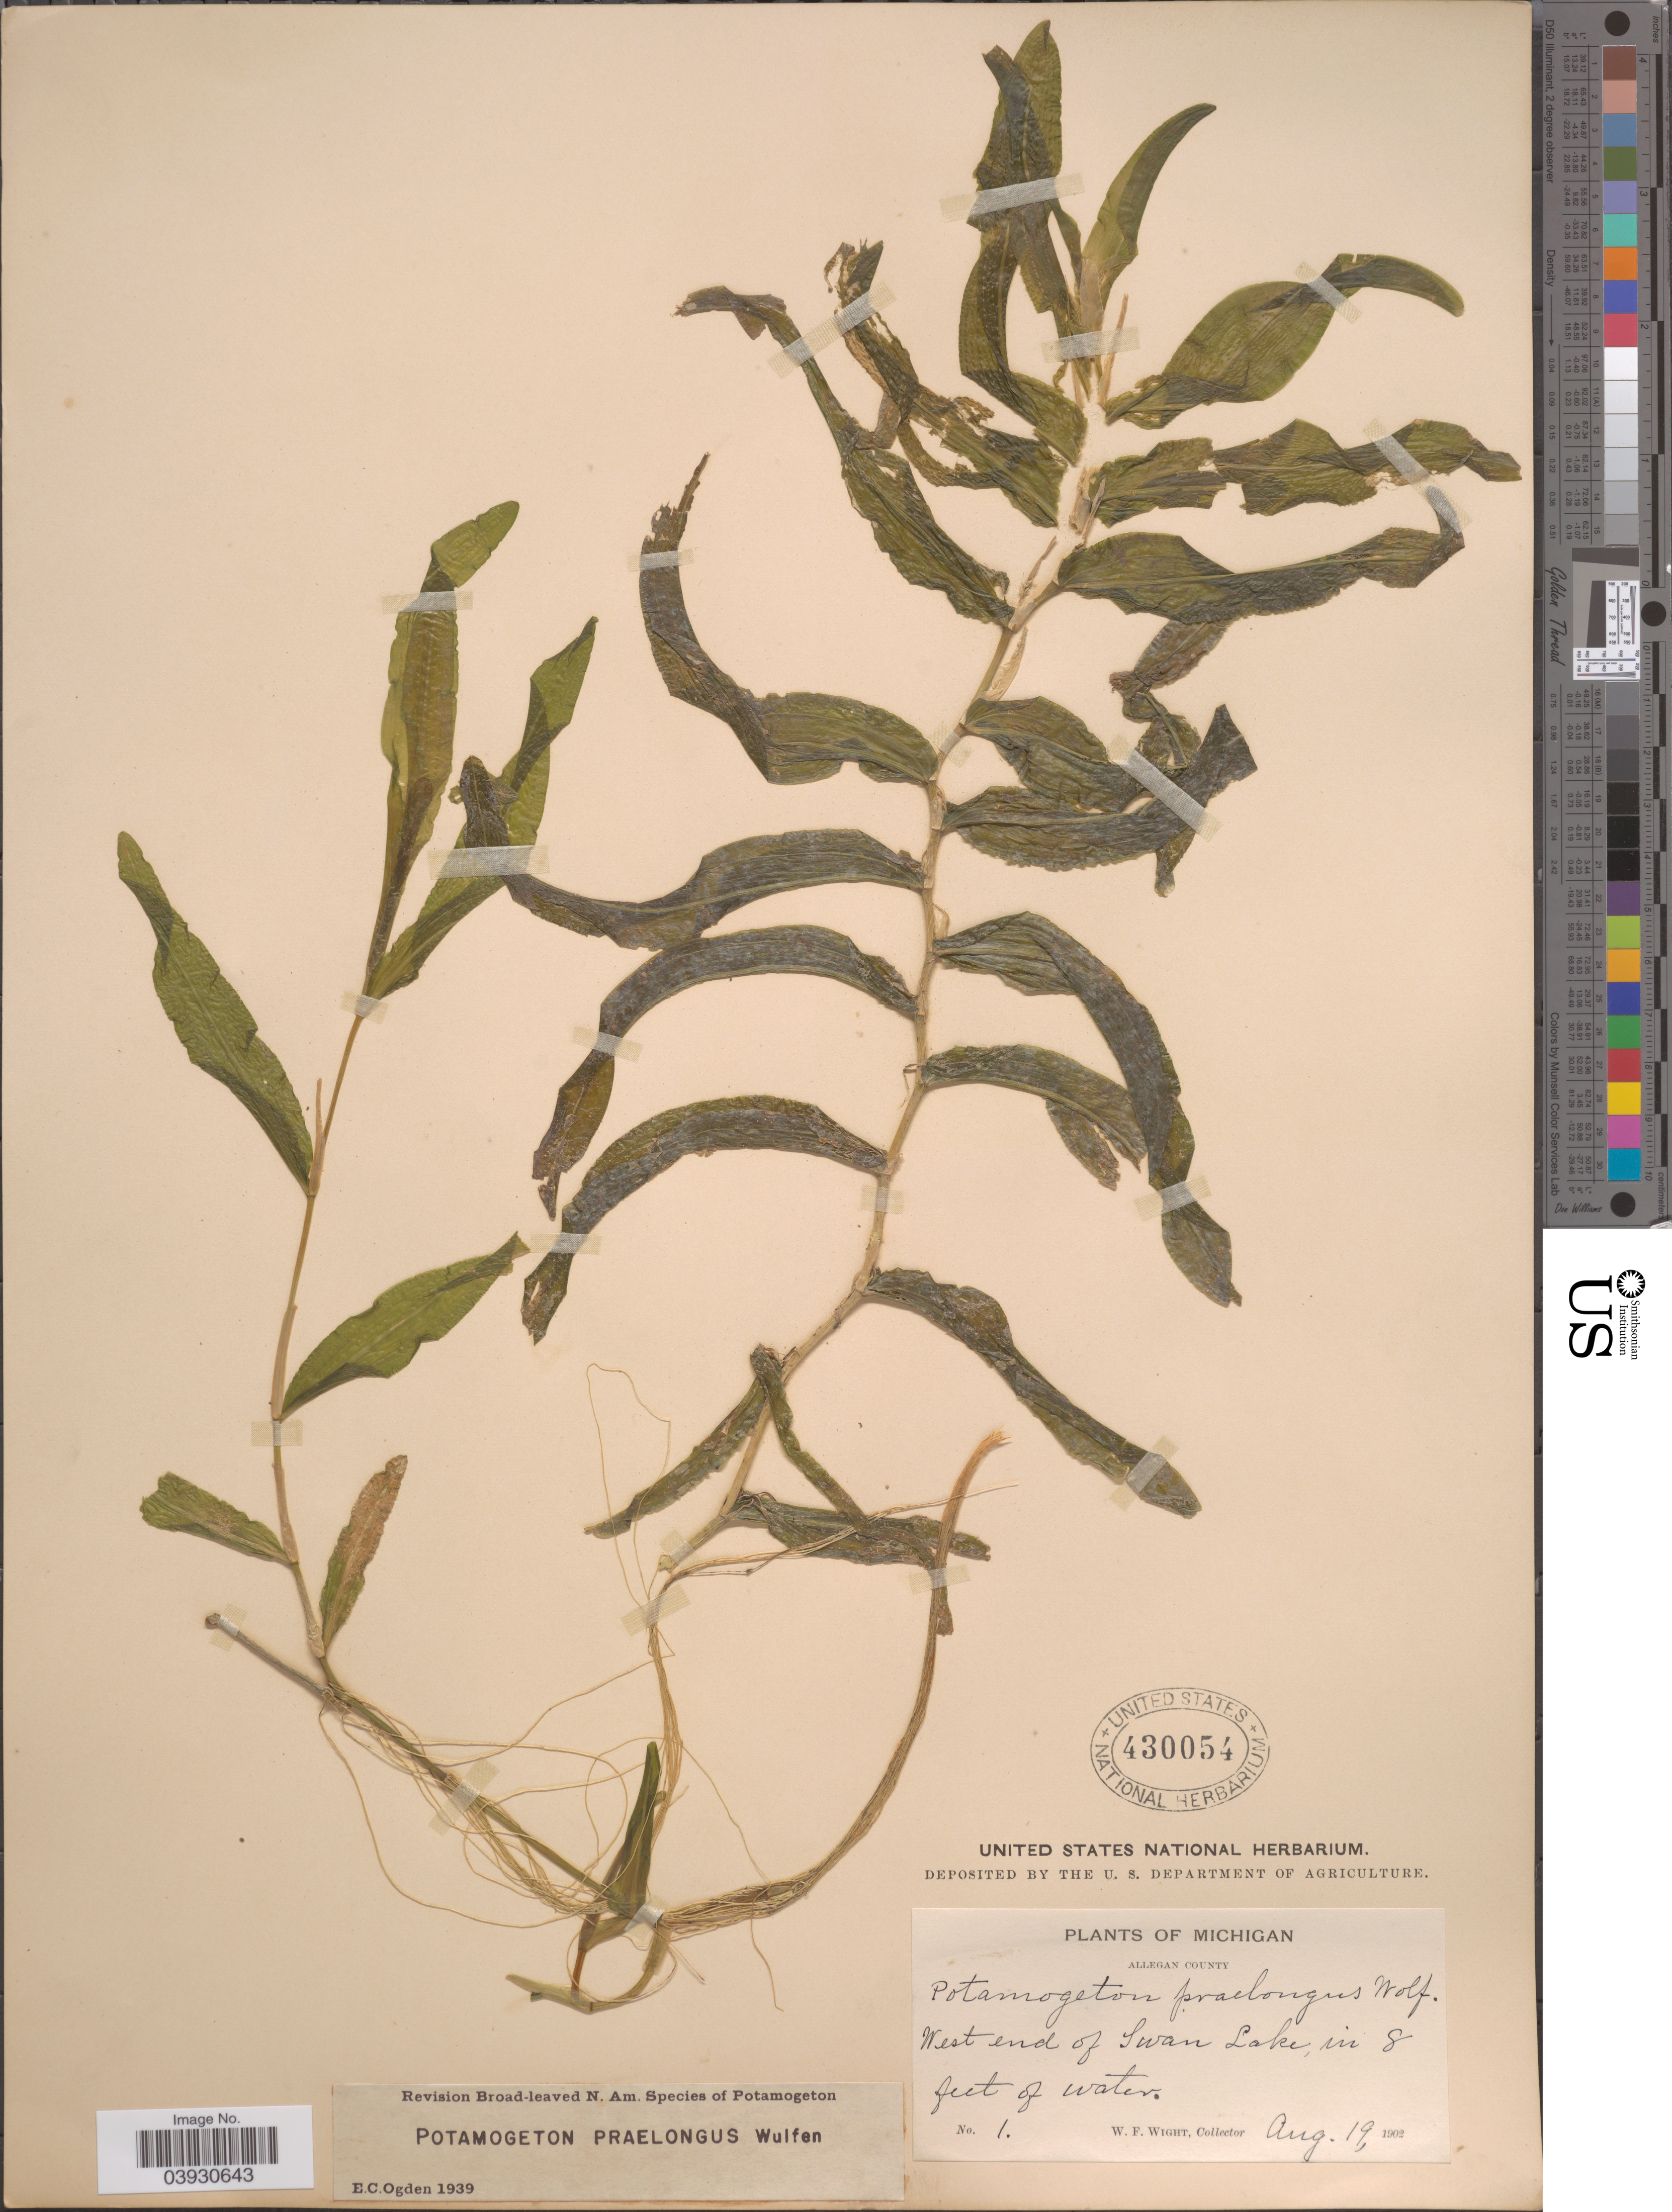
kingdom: Plantae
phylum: Tracheophyta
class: Liliopsida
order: Alismatales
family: Potamogetonaceae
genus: Potamogeton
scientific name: Potamogeton praelongus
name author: Wulfen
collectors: W. Wight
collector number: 1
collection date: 1902-08-19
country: United States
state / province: Michigan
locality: Allegan County. West end of Swan Lake.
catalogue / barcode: US 430054